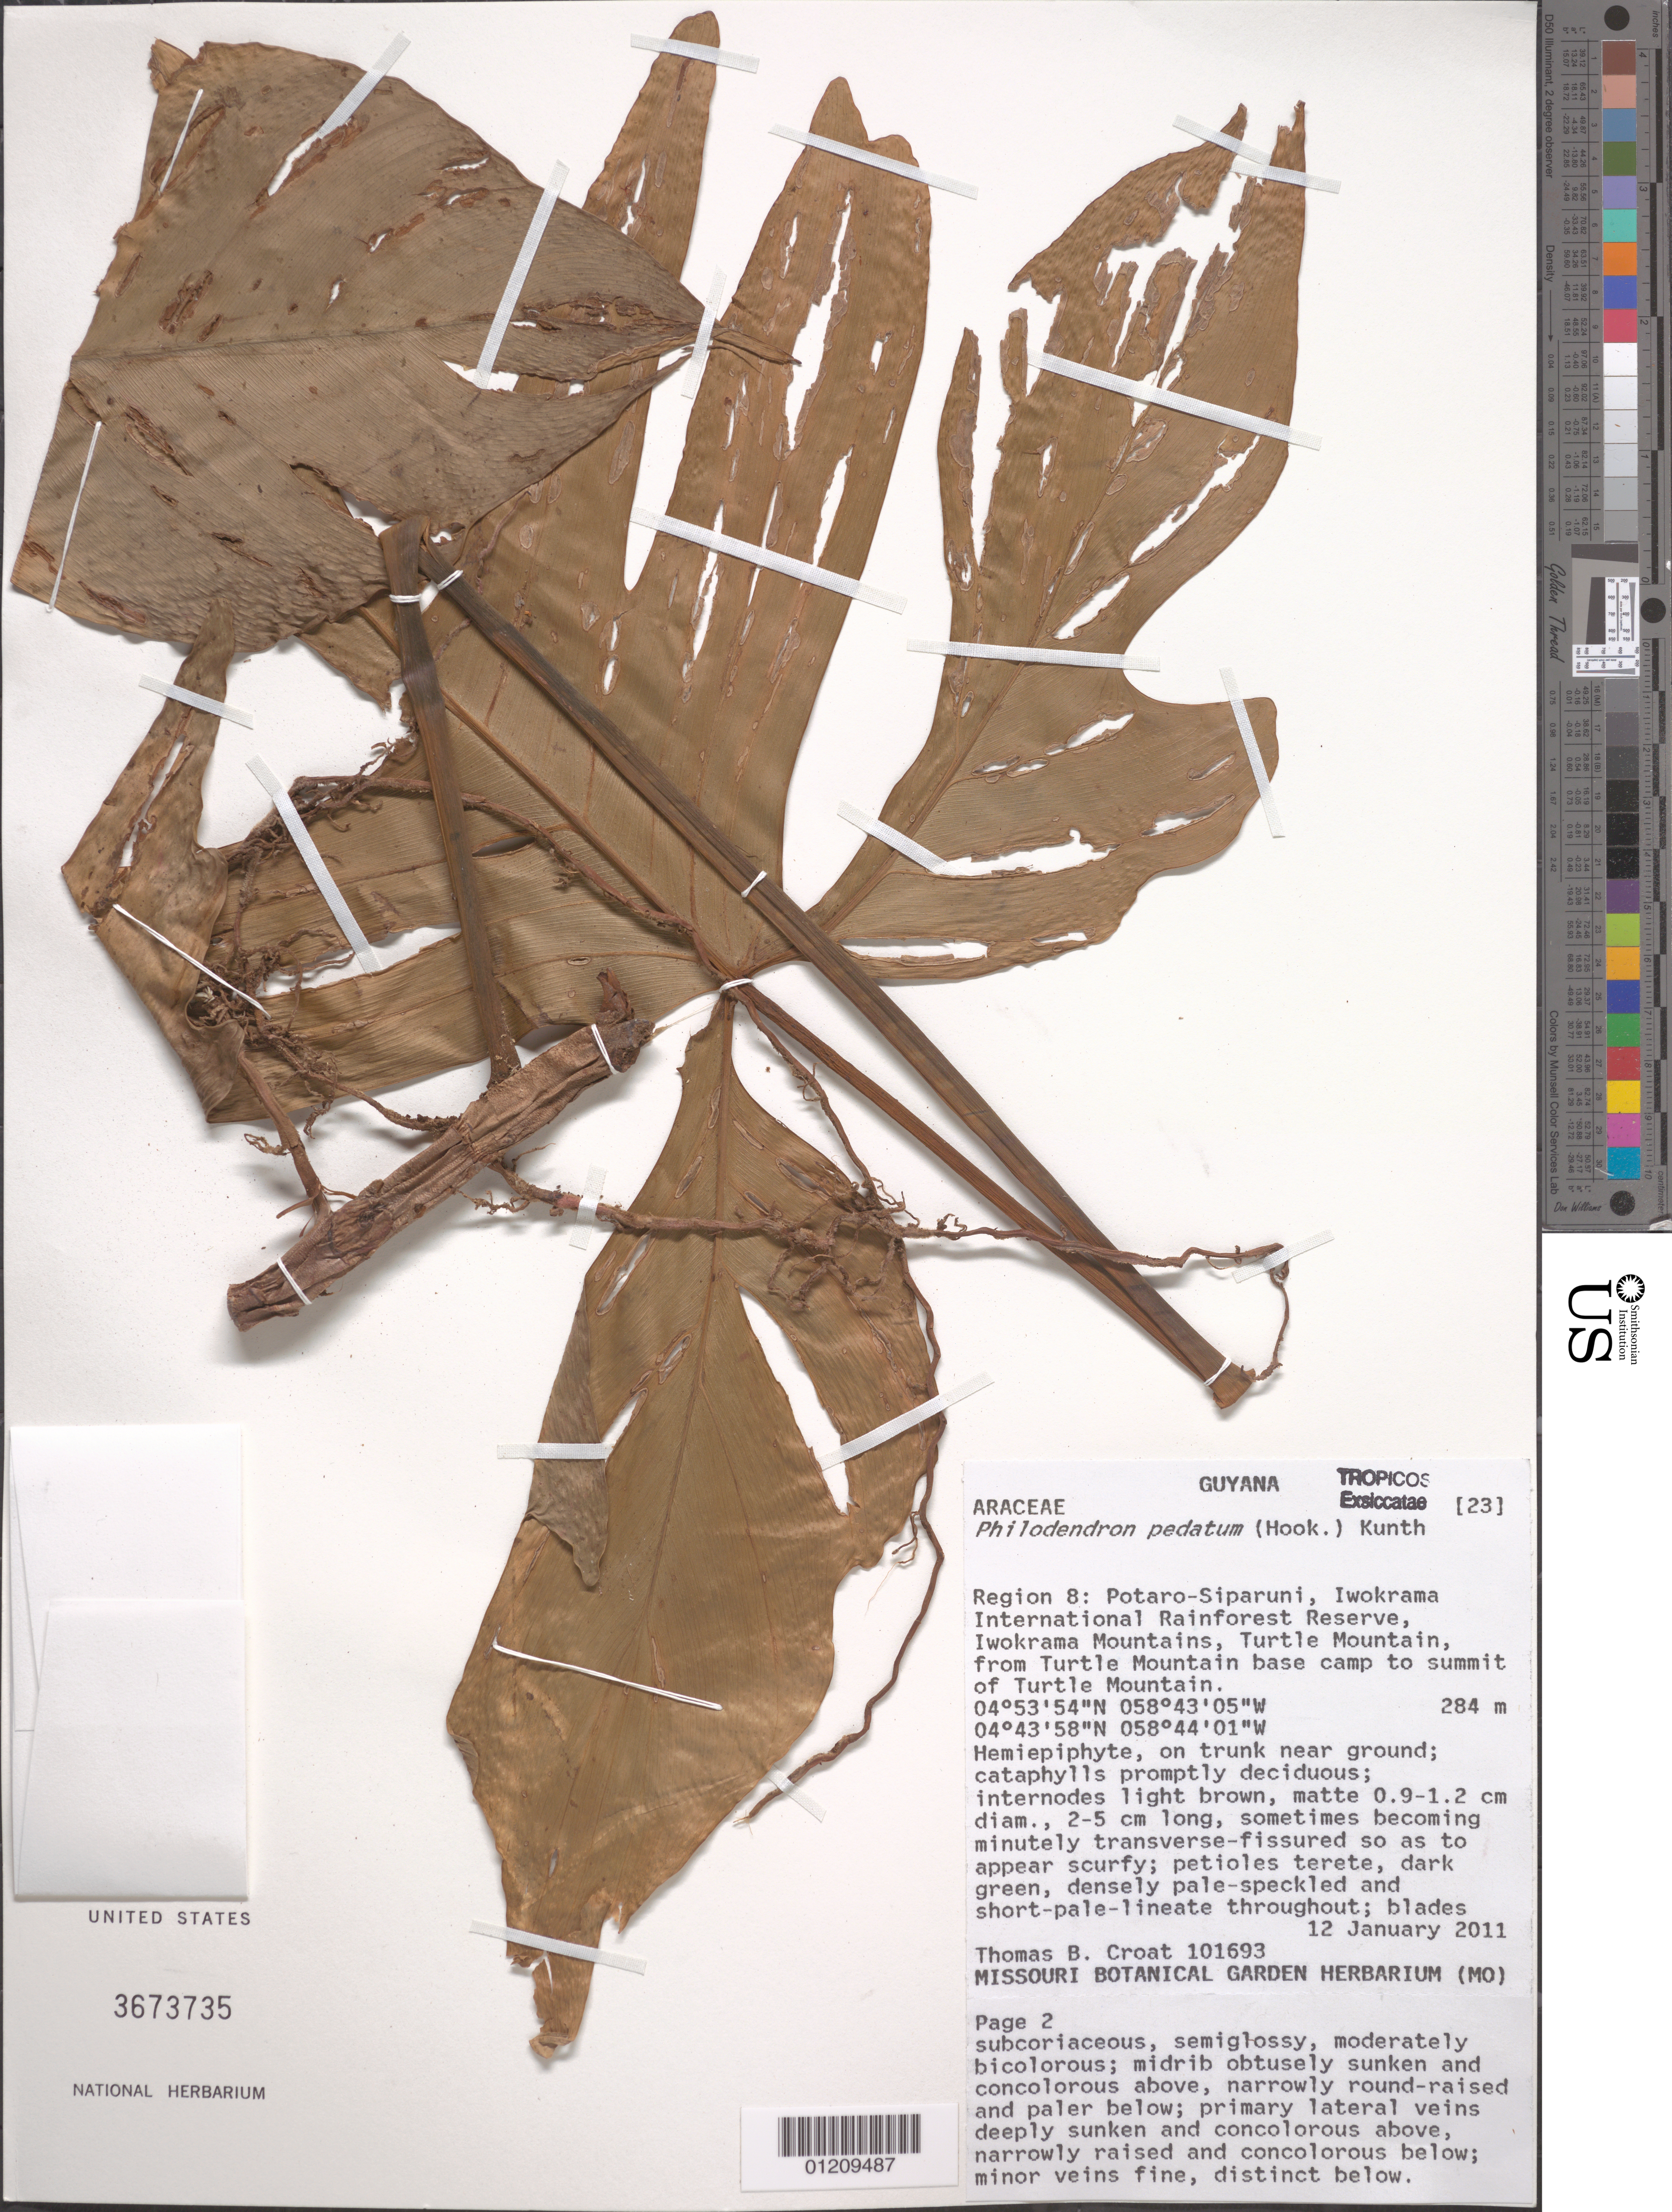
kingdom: Plantae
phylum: Tracheophyta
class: Liliopsida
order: Alismatales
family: Araceae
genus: Philodendron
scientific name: Philodendron pedatum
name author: (Hook.) Kunth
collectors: T. B. Croat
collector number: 284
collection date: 2011-01-21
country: Guyana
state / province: Potaro-Siparuni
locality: Iwokrama International Rainforest Reserve, Iwokrama Mountains, Turtle Mountain, from Turtle Mountain base camp to summit of Turtle Mountain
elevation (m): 284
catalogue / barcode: US 3673735